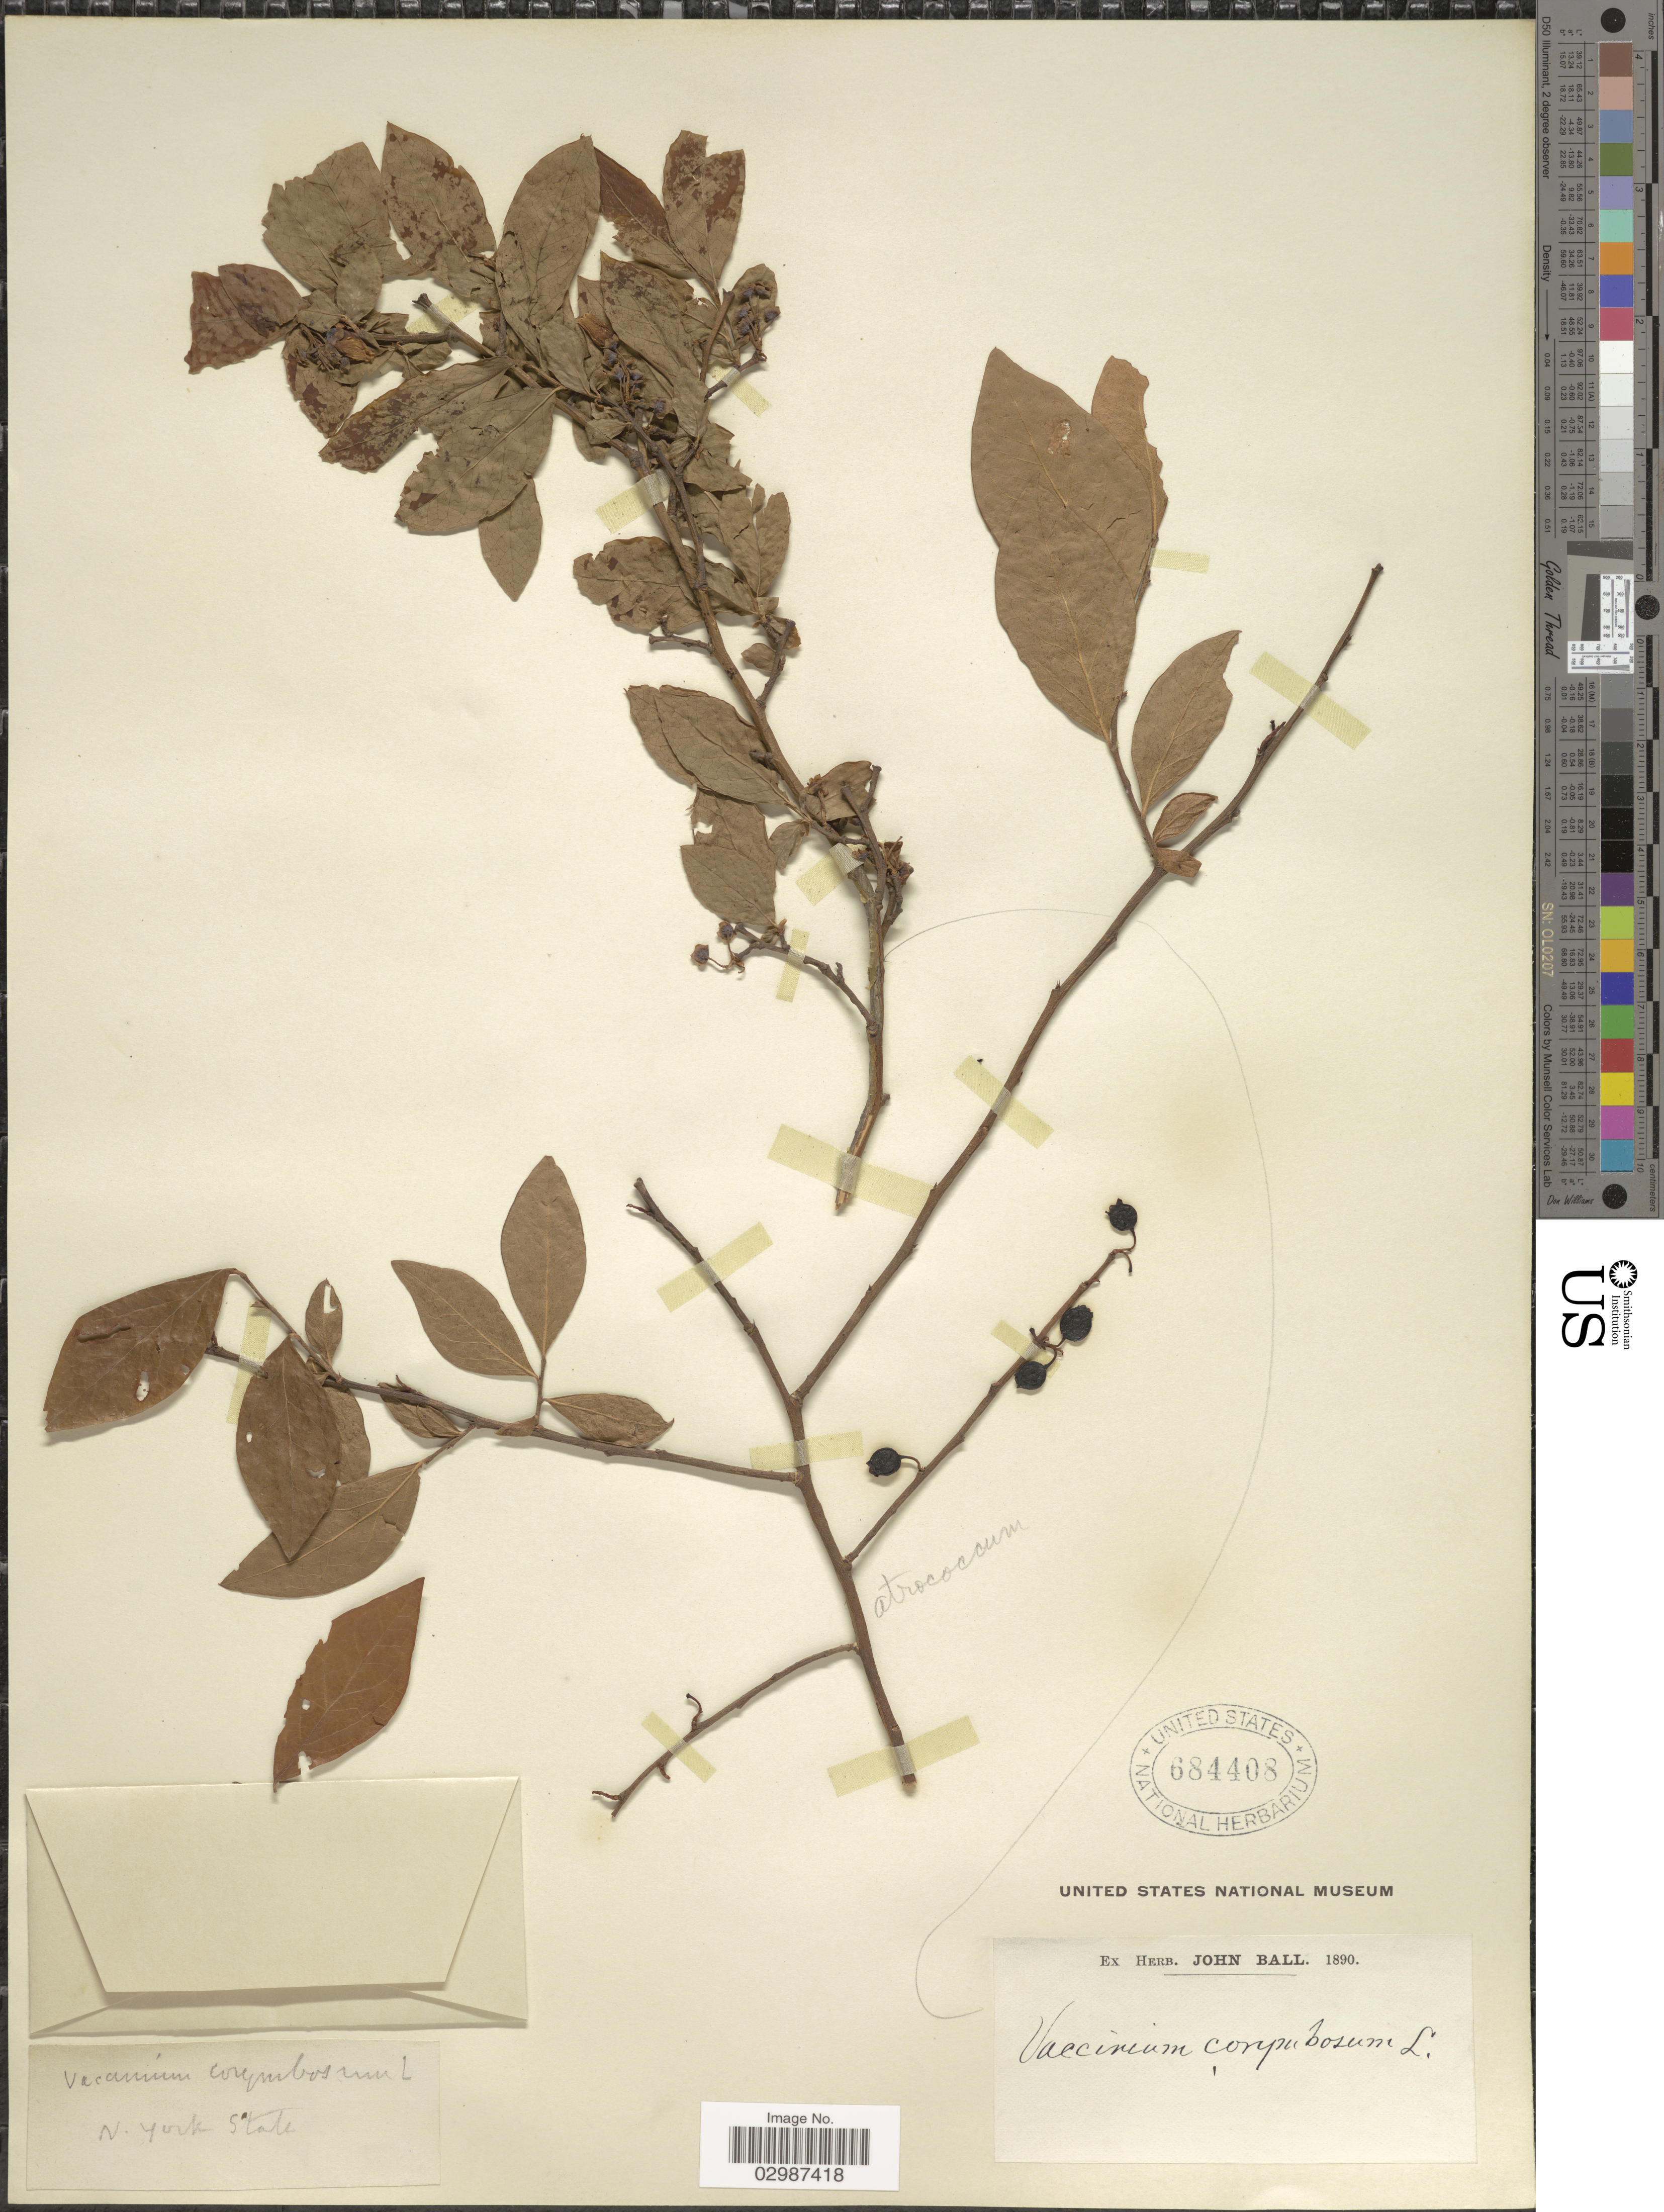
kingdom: Plantae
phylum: Tracheophyta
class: Magnoliopsida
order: Ericales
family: Ericaceae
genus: Vaccinium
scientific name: Vaccinium atrococcum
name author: (A. Gray) A. Heller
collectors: ex herb. John Ball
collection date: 1890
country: United States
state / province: New York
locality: N. York State.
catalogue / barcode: US 684408